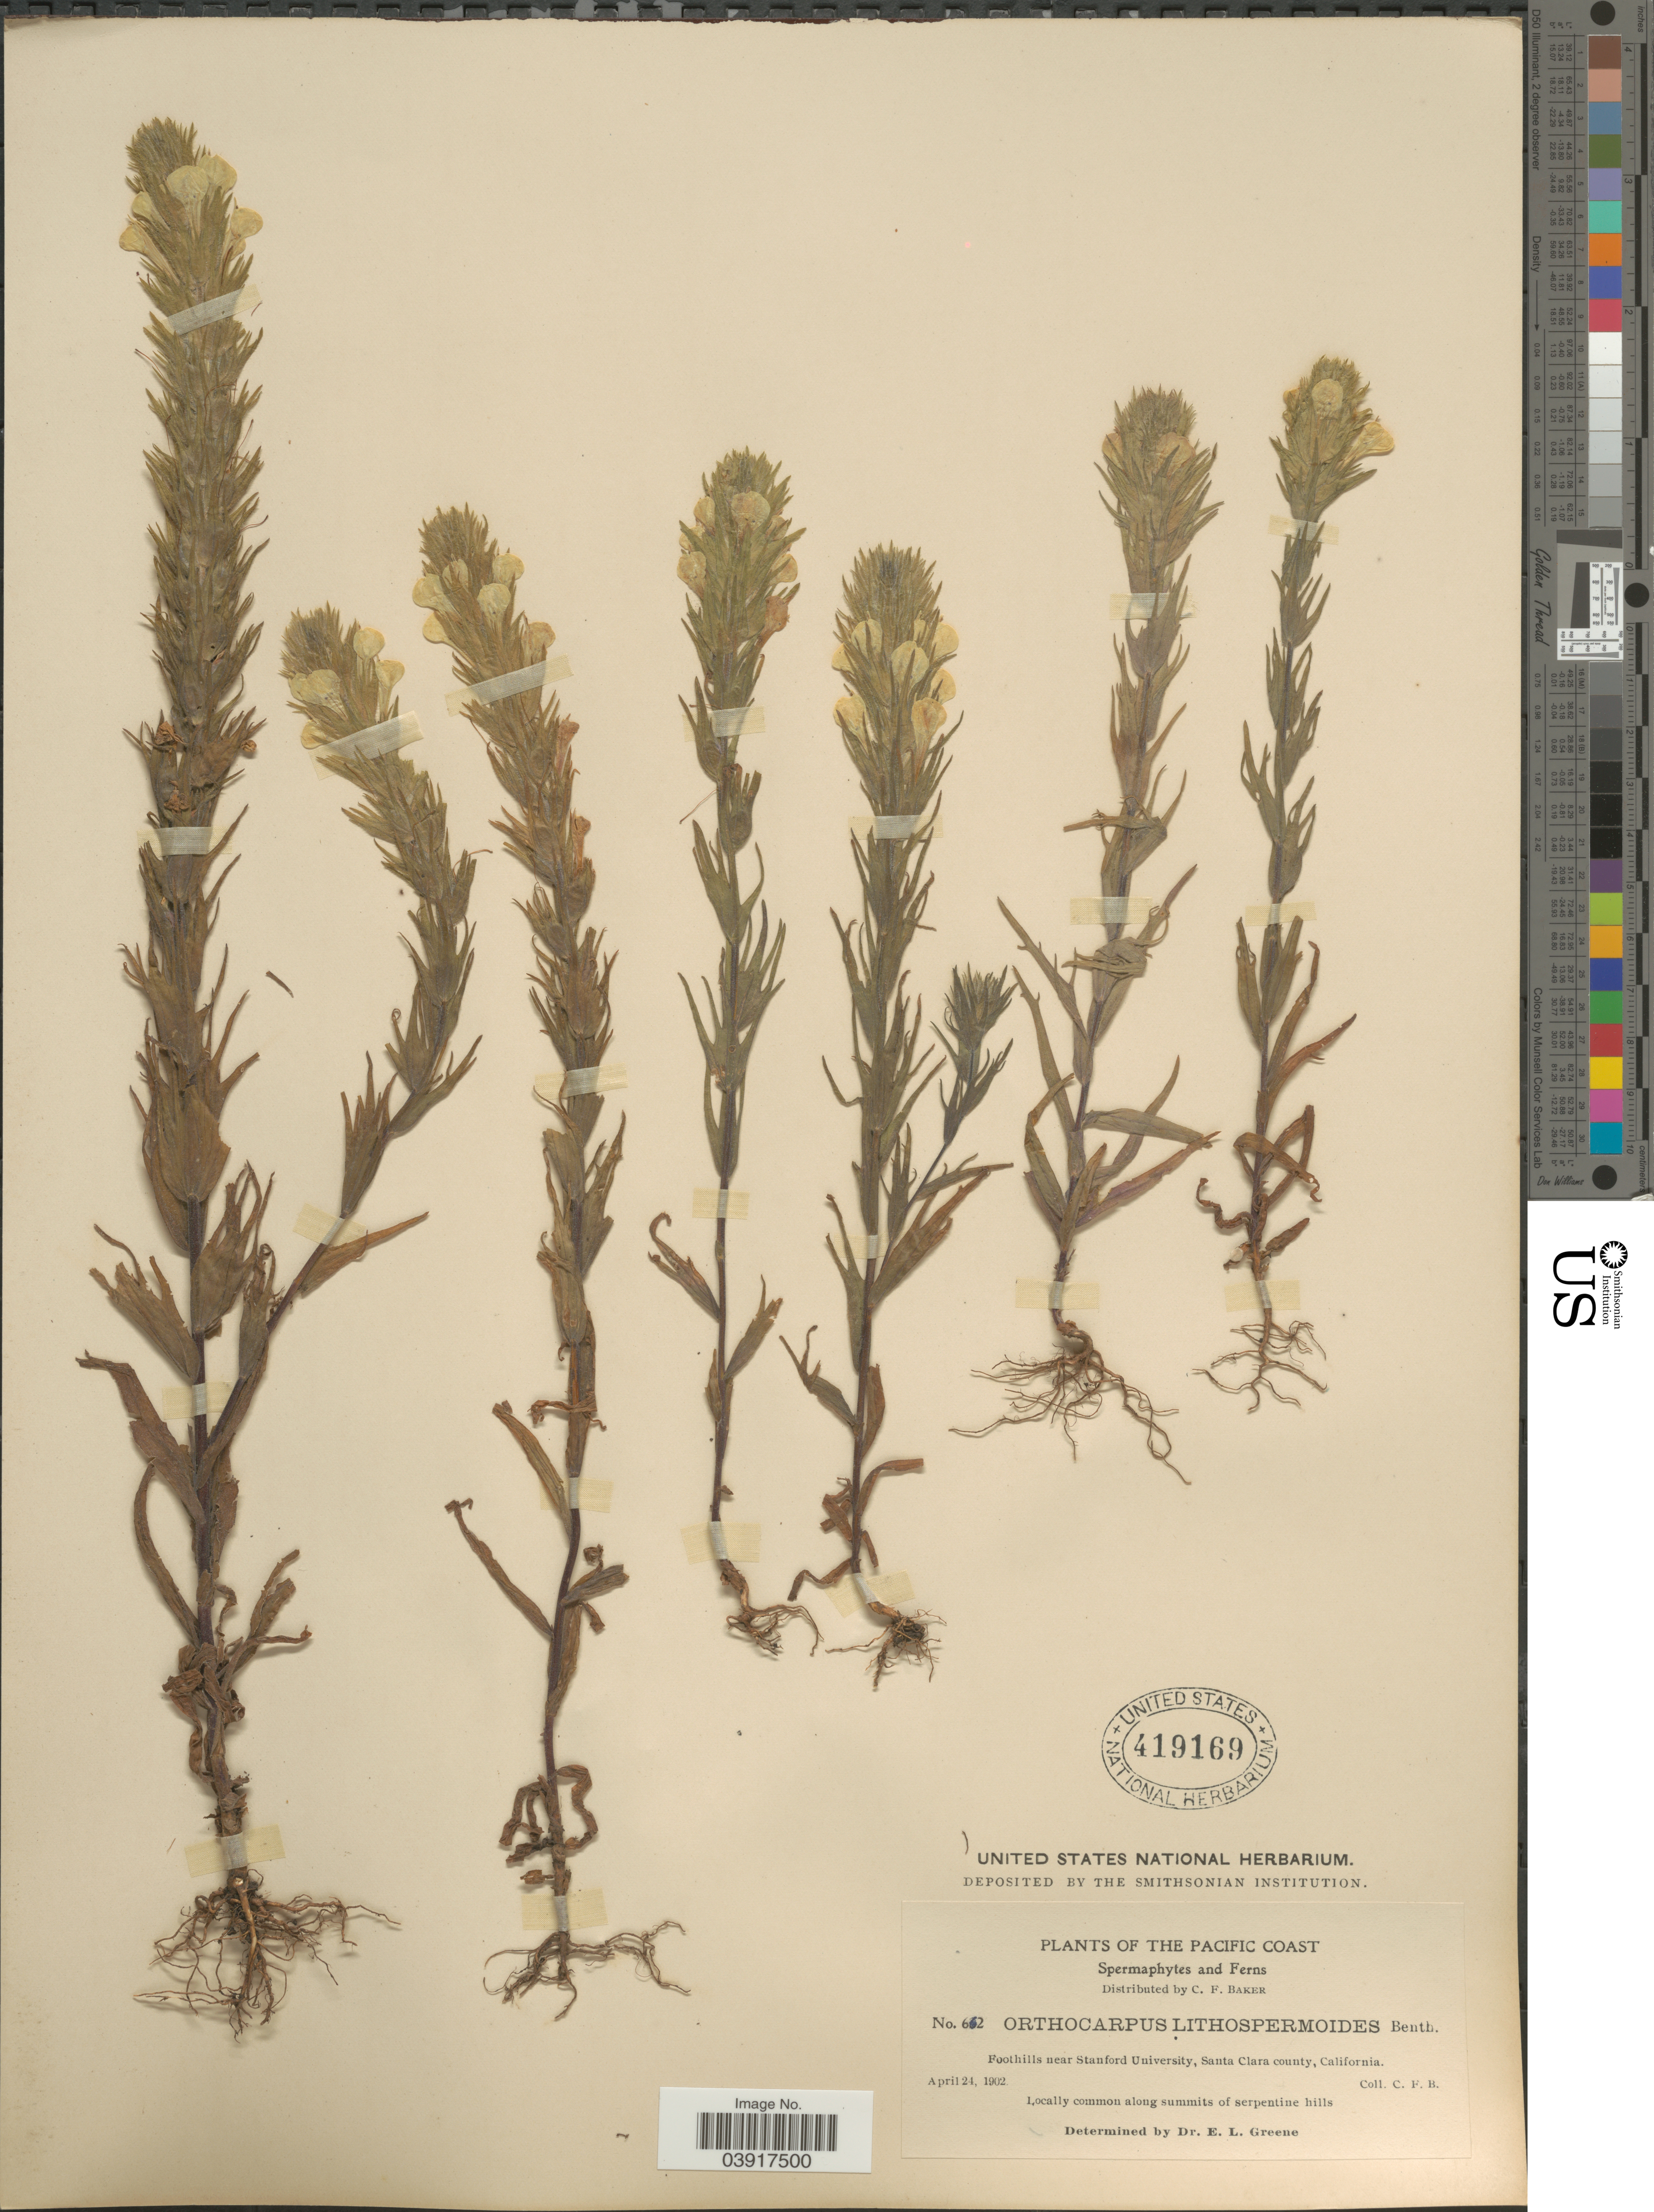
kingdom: Plantae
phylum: Tracheophyta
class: Magnoliopsida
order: Lamiales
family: Orobanchaceae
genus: Orthocarpus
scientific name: Orthocarpus lithospermoides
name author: Benth.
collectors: C. F. Baker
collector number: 662*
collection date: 1902-04-24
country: United States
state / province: California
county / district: Santa Clara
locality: The Pacific Coast. Foothills near Stanford University, Santa Clara county.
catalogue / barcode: US 419169